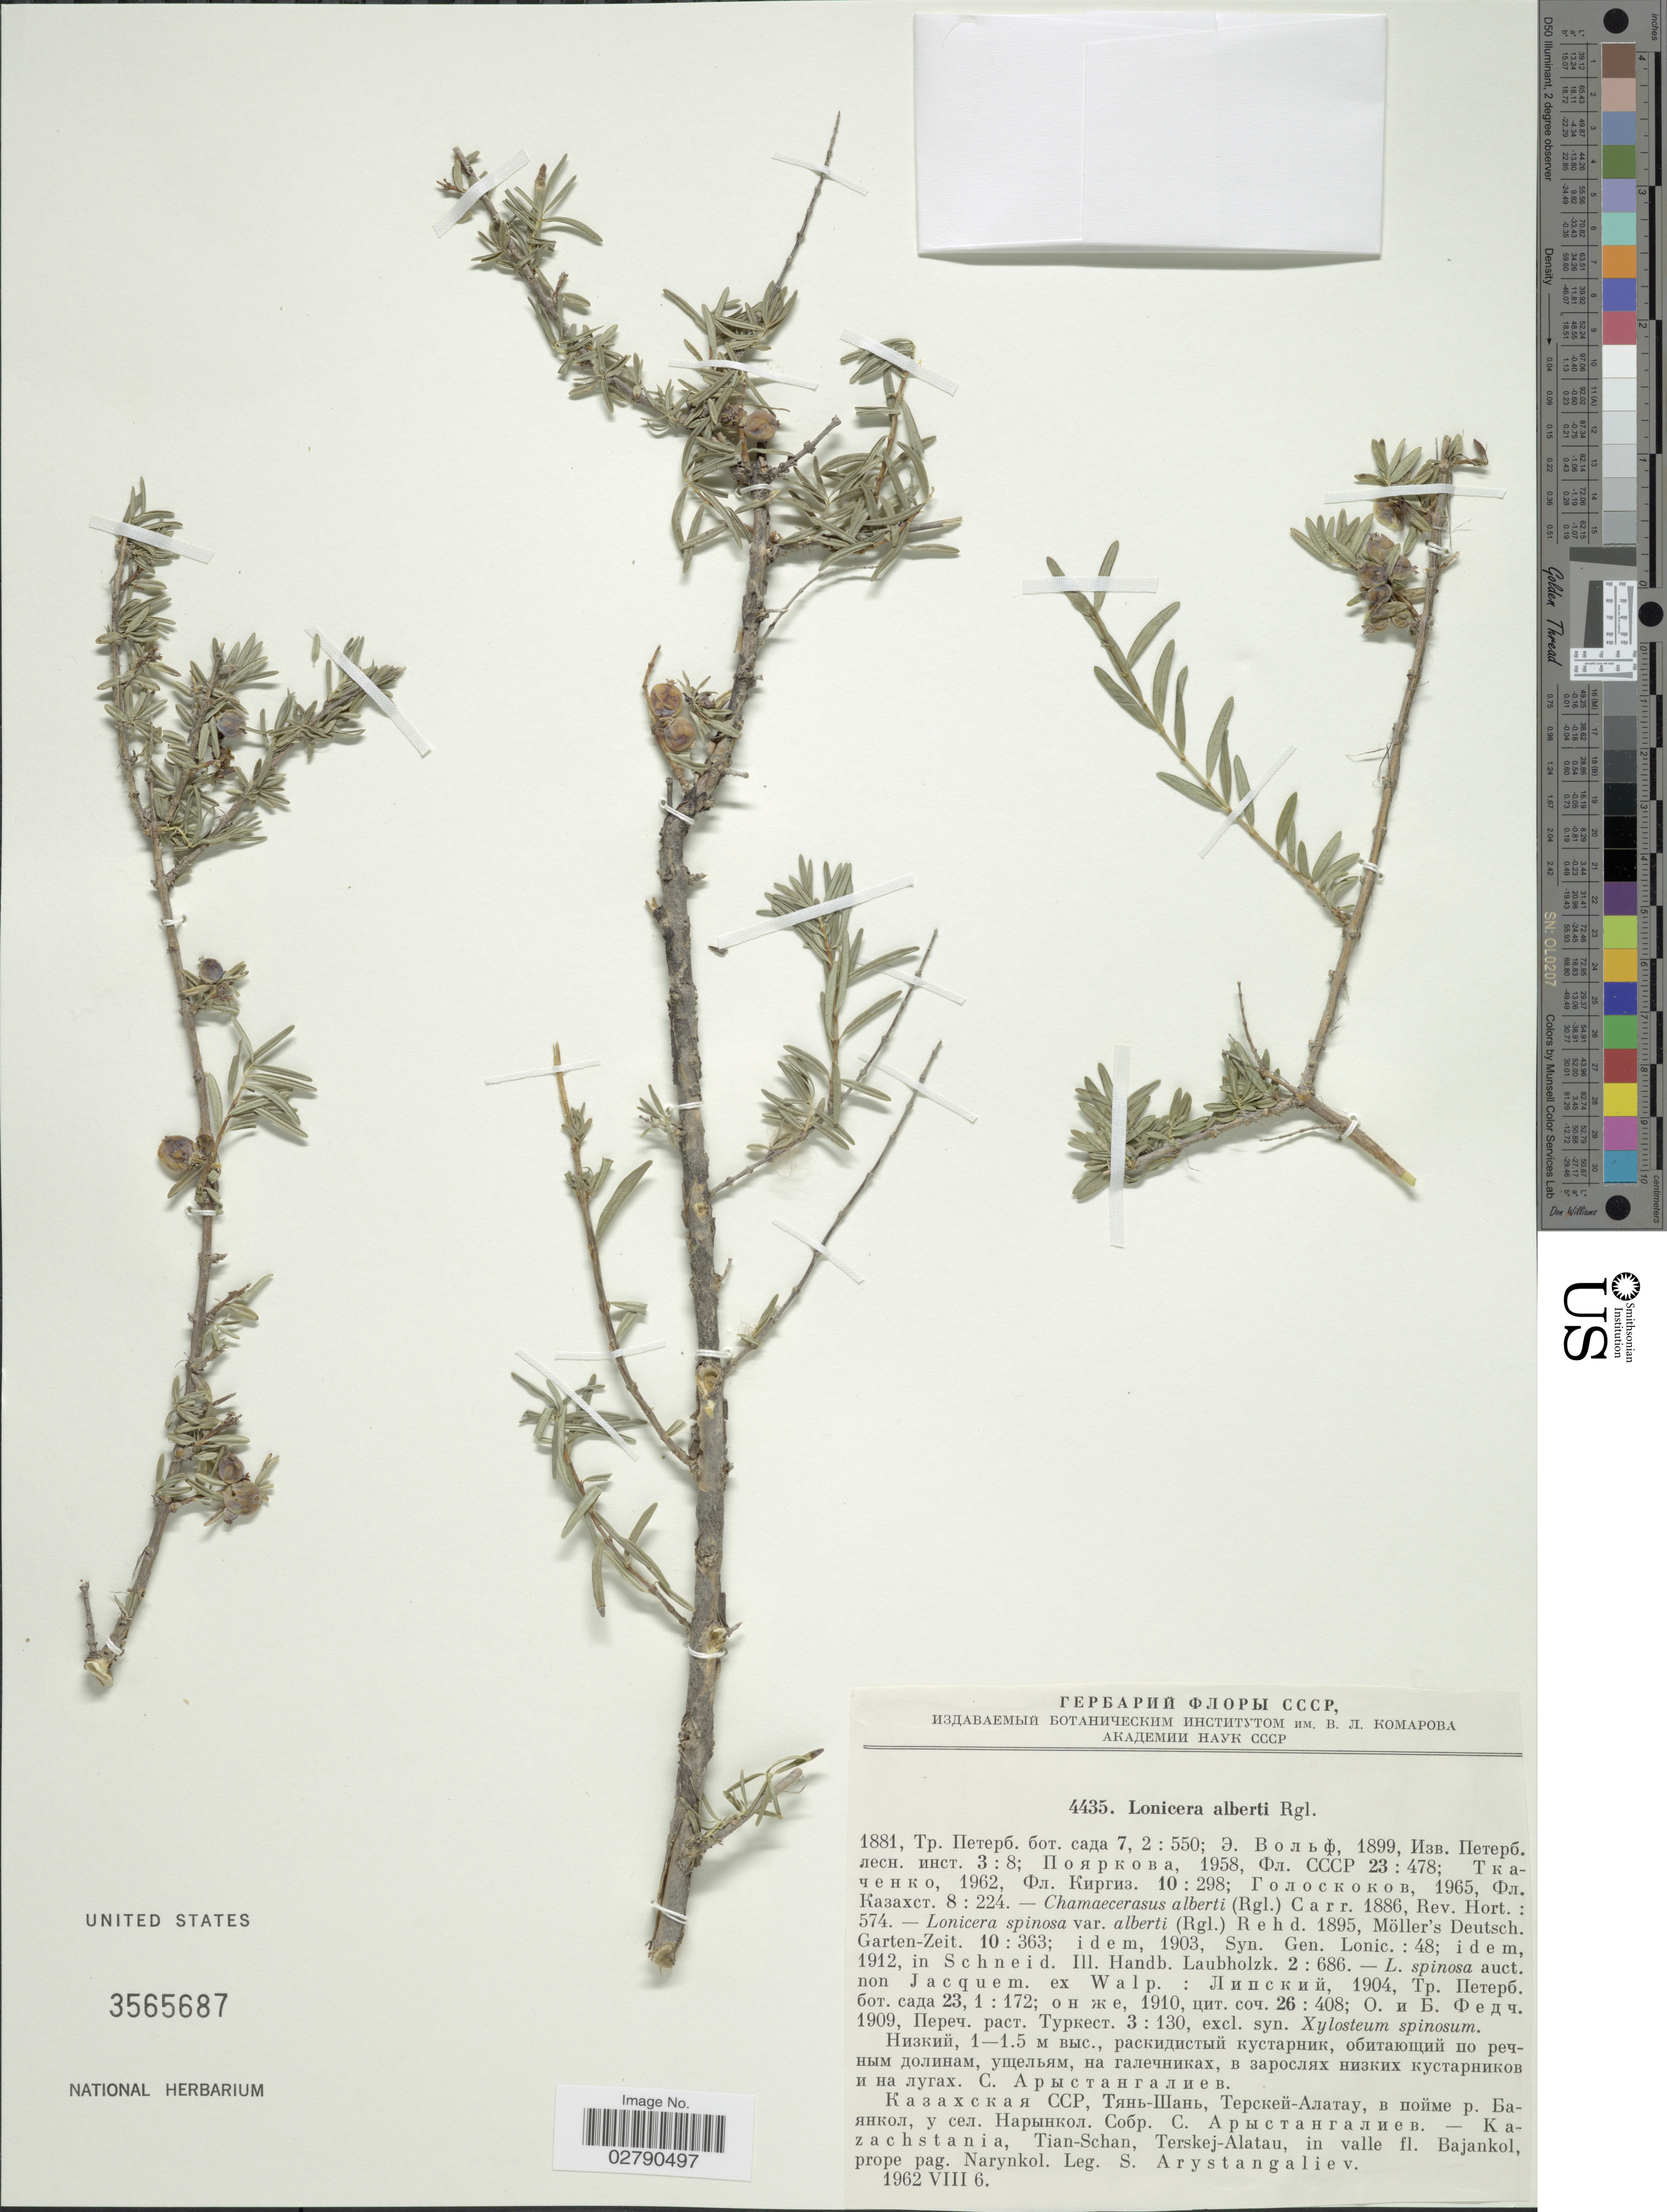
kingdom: Plantae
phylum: Tracheophyta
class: Magnoliopsida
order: Dipsacales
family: Caprifoliaceae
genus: Lonicera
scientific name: Lonicera albertii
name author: Regel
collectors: S. Arystangaliev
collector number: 4435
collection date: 1962-08-06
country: Kazakhstan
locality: Tian-Schan, Terskej-Alatau, in valle fl. Bajankol, prope pag. Narynkol.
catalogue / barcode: US 3565687